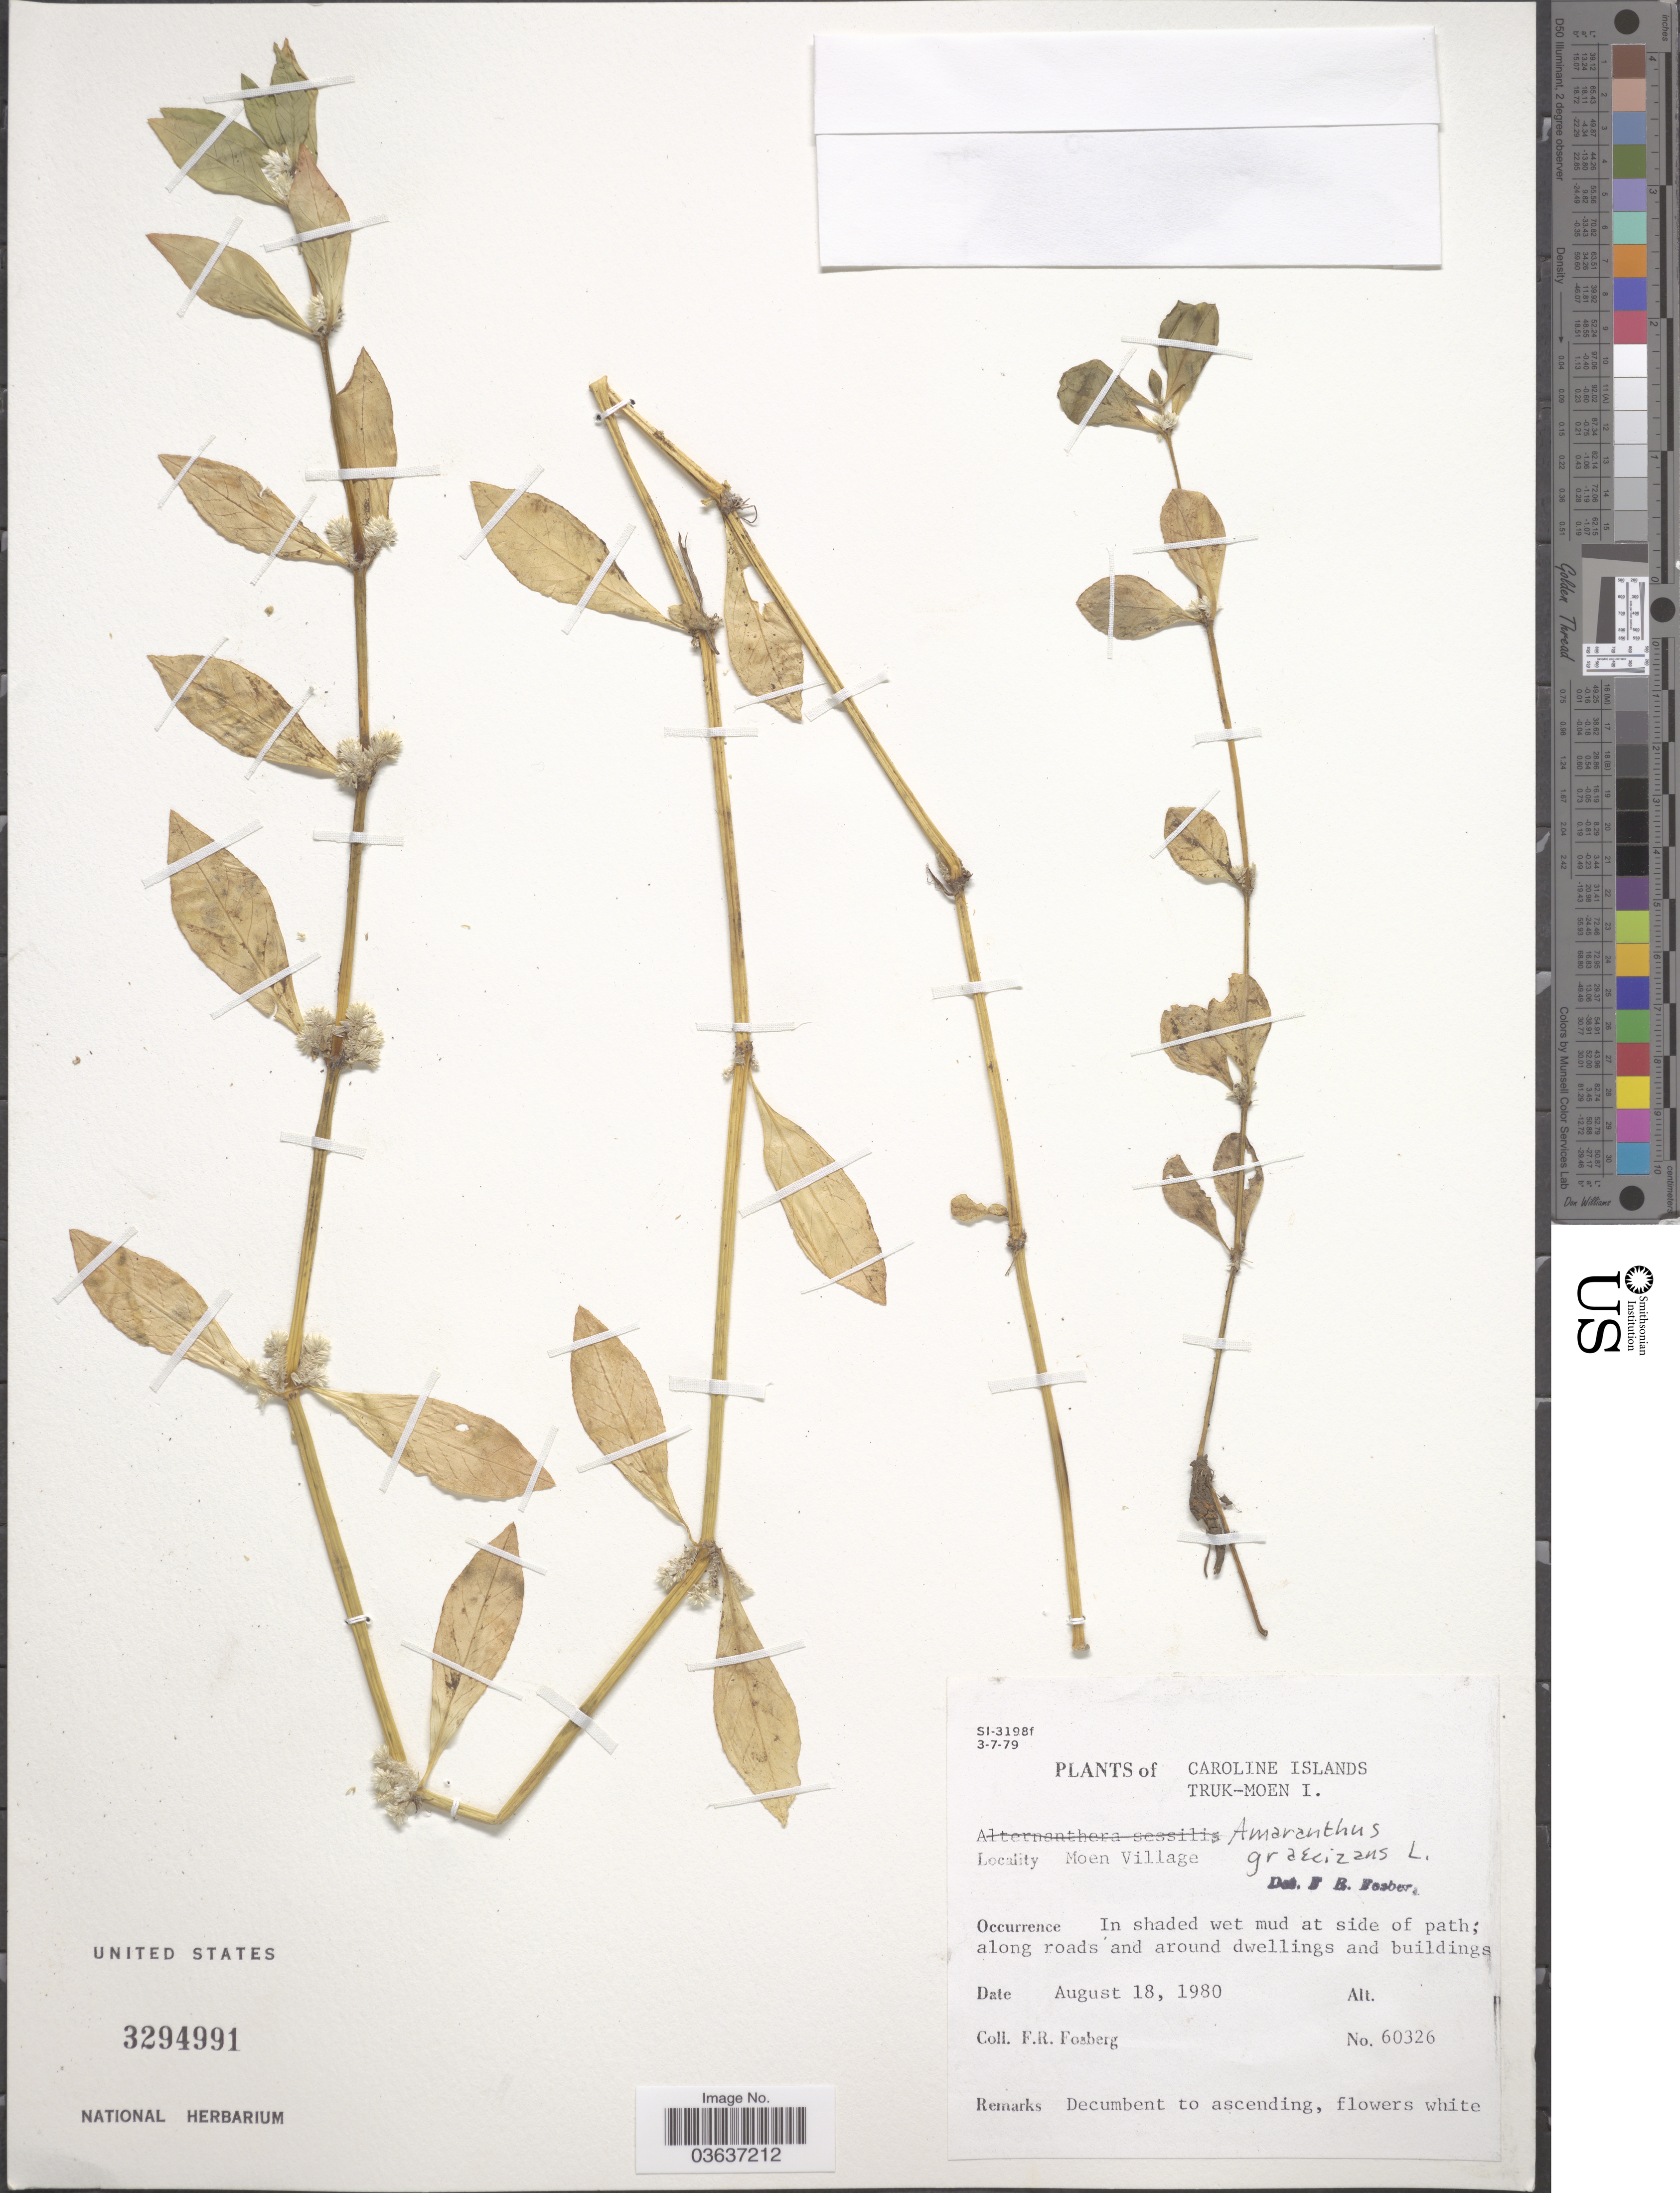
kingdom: Plantae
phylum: Tracheophyta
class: Magnoliopsida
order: Caryophyllales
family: Amaranthaceae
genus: Alternanthera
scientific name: Alternanthera sessilis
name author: (L.) DC.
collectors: F. R. Fosberg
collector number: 60326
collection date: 1980-08-18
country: Micronesia, Federated States of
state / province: Truk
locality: Caroline Islands. Truk-Moen I. Moen Village. Along roads and around dwellings and buildings.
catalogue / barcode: US 3294991